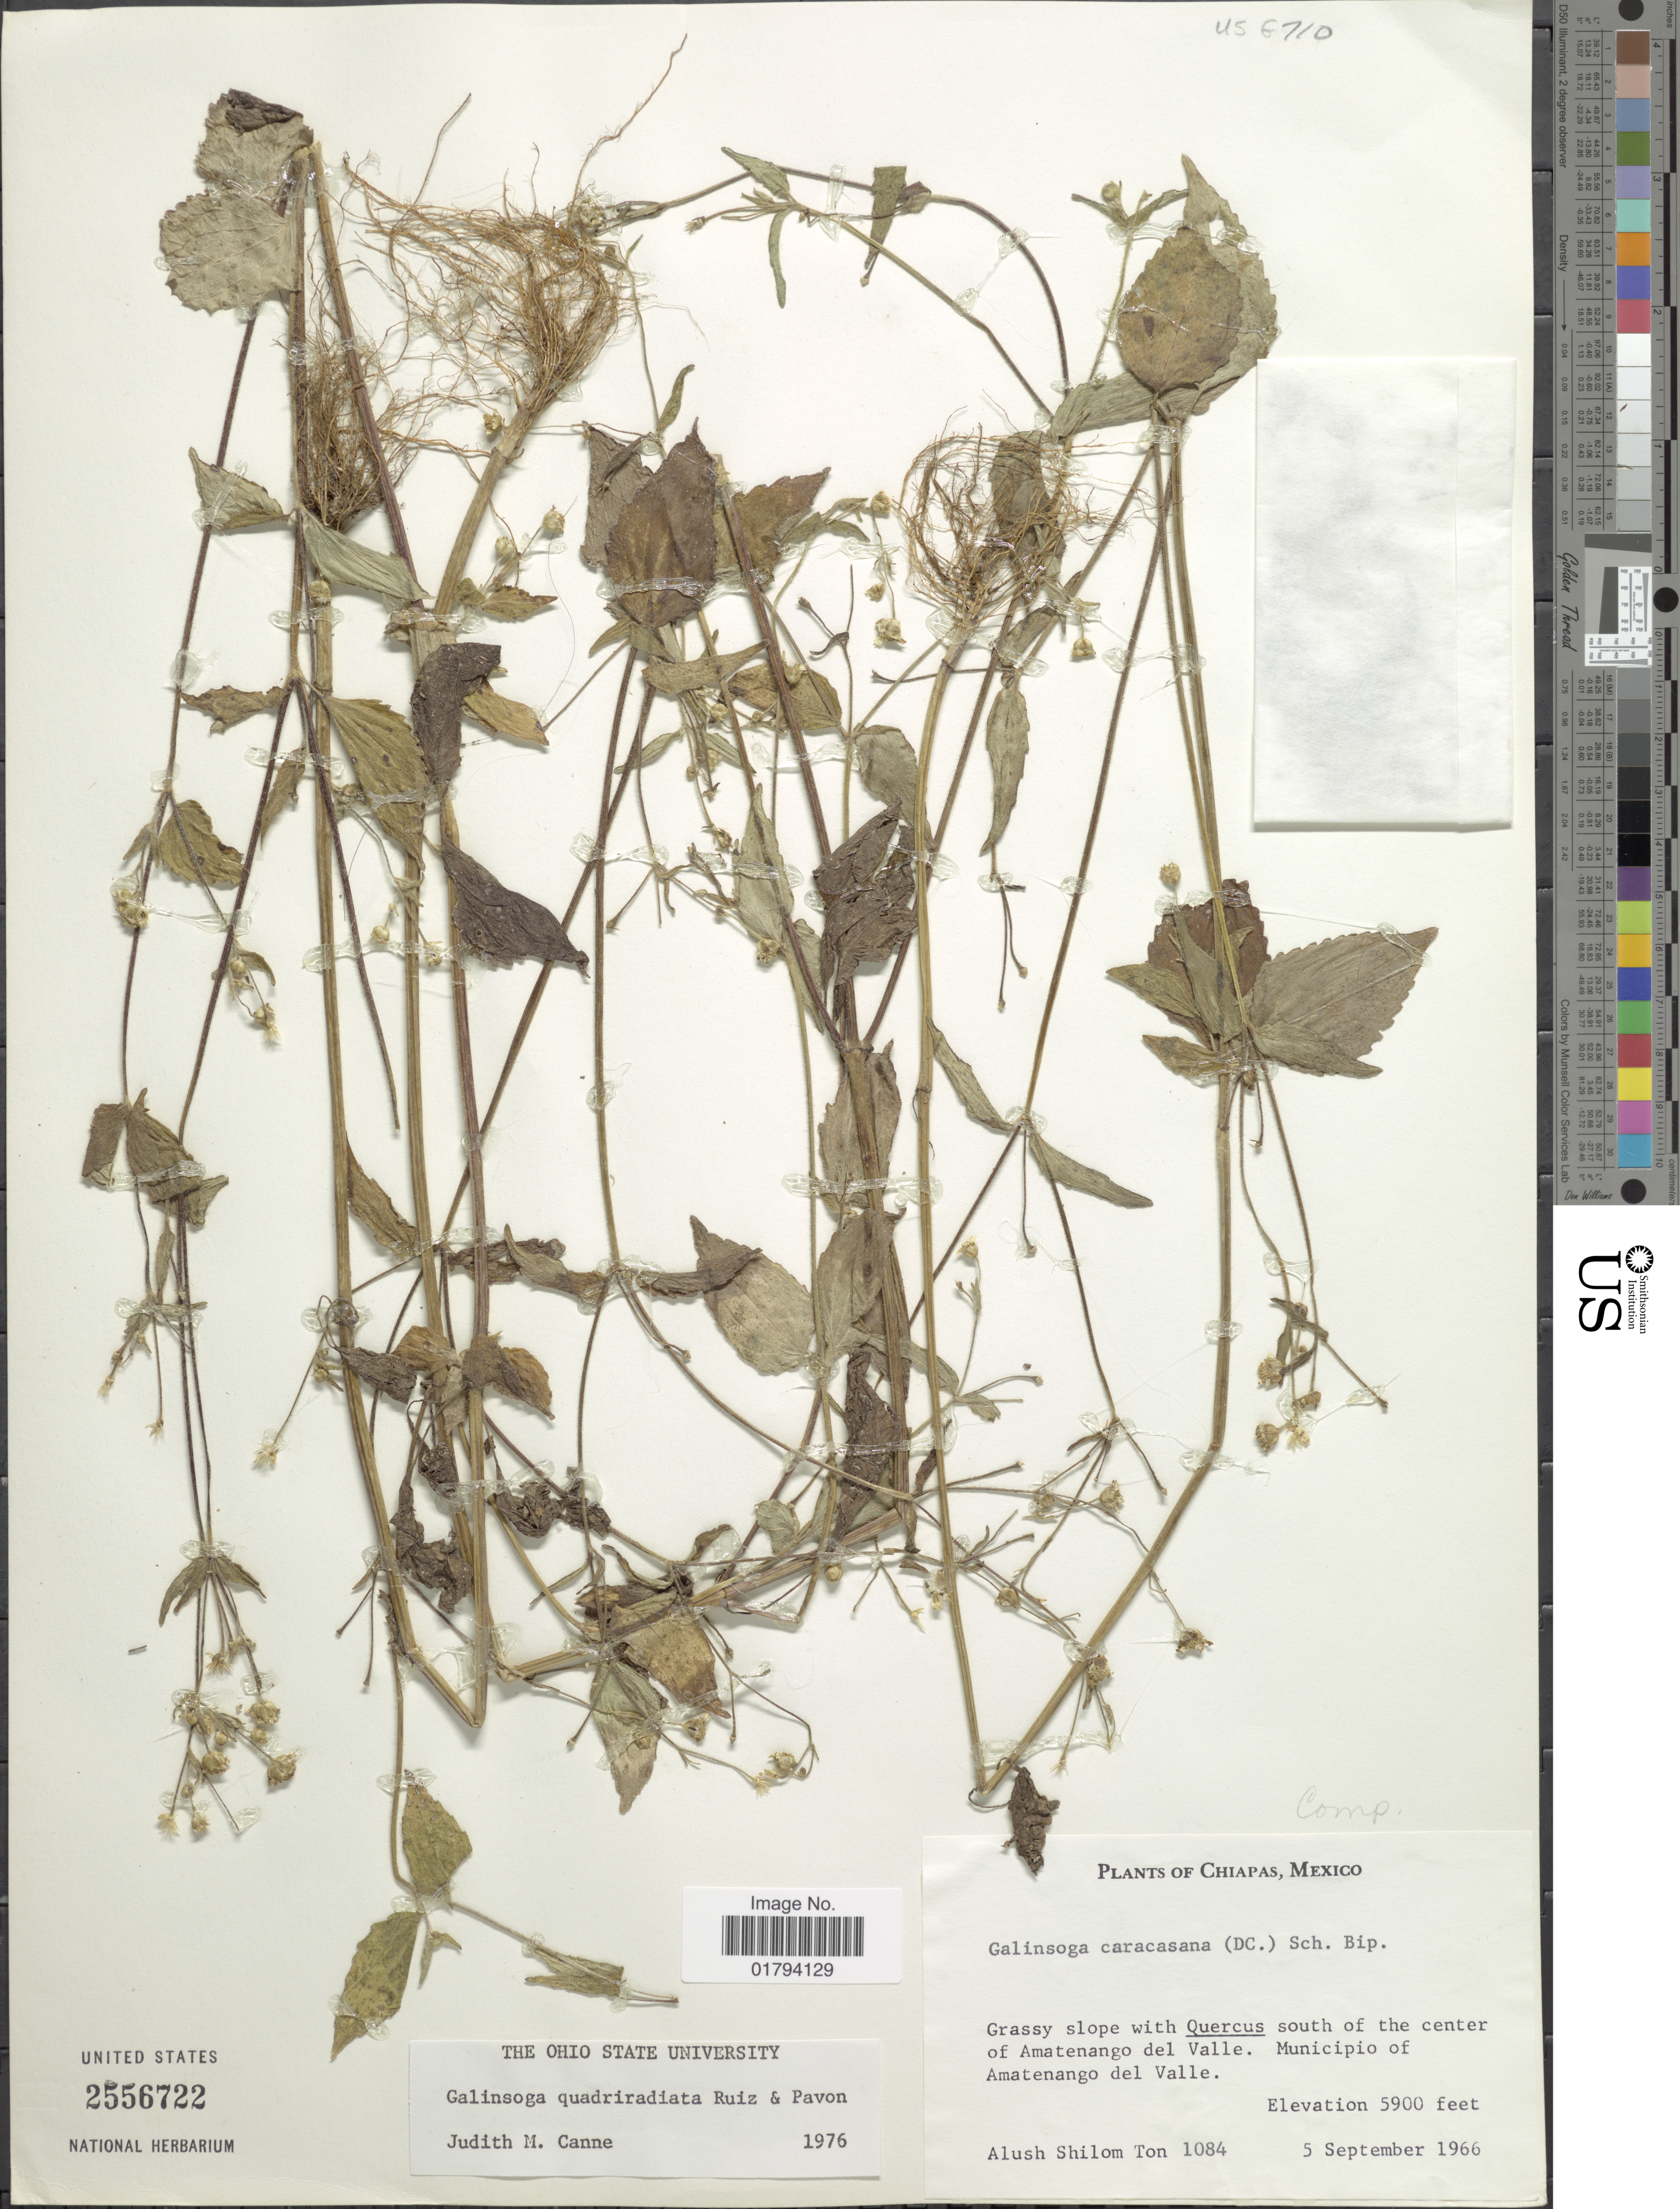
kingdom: Plantae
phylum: Tracheophyta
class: Magnoliopsida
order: Asterales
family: Asteraceae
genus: Galinsoga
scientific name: Galinsoga quadriradiata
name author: Ruiz & Pav.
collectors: A. M. Ton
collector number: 1084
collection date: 1966-09-05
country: Mexico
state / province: Chiapas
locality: Grassy slope south of the center of Amatenango del Valle.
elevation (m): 1798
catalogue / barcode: US 2556722